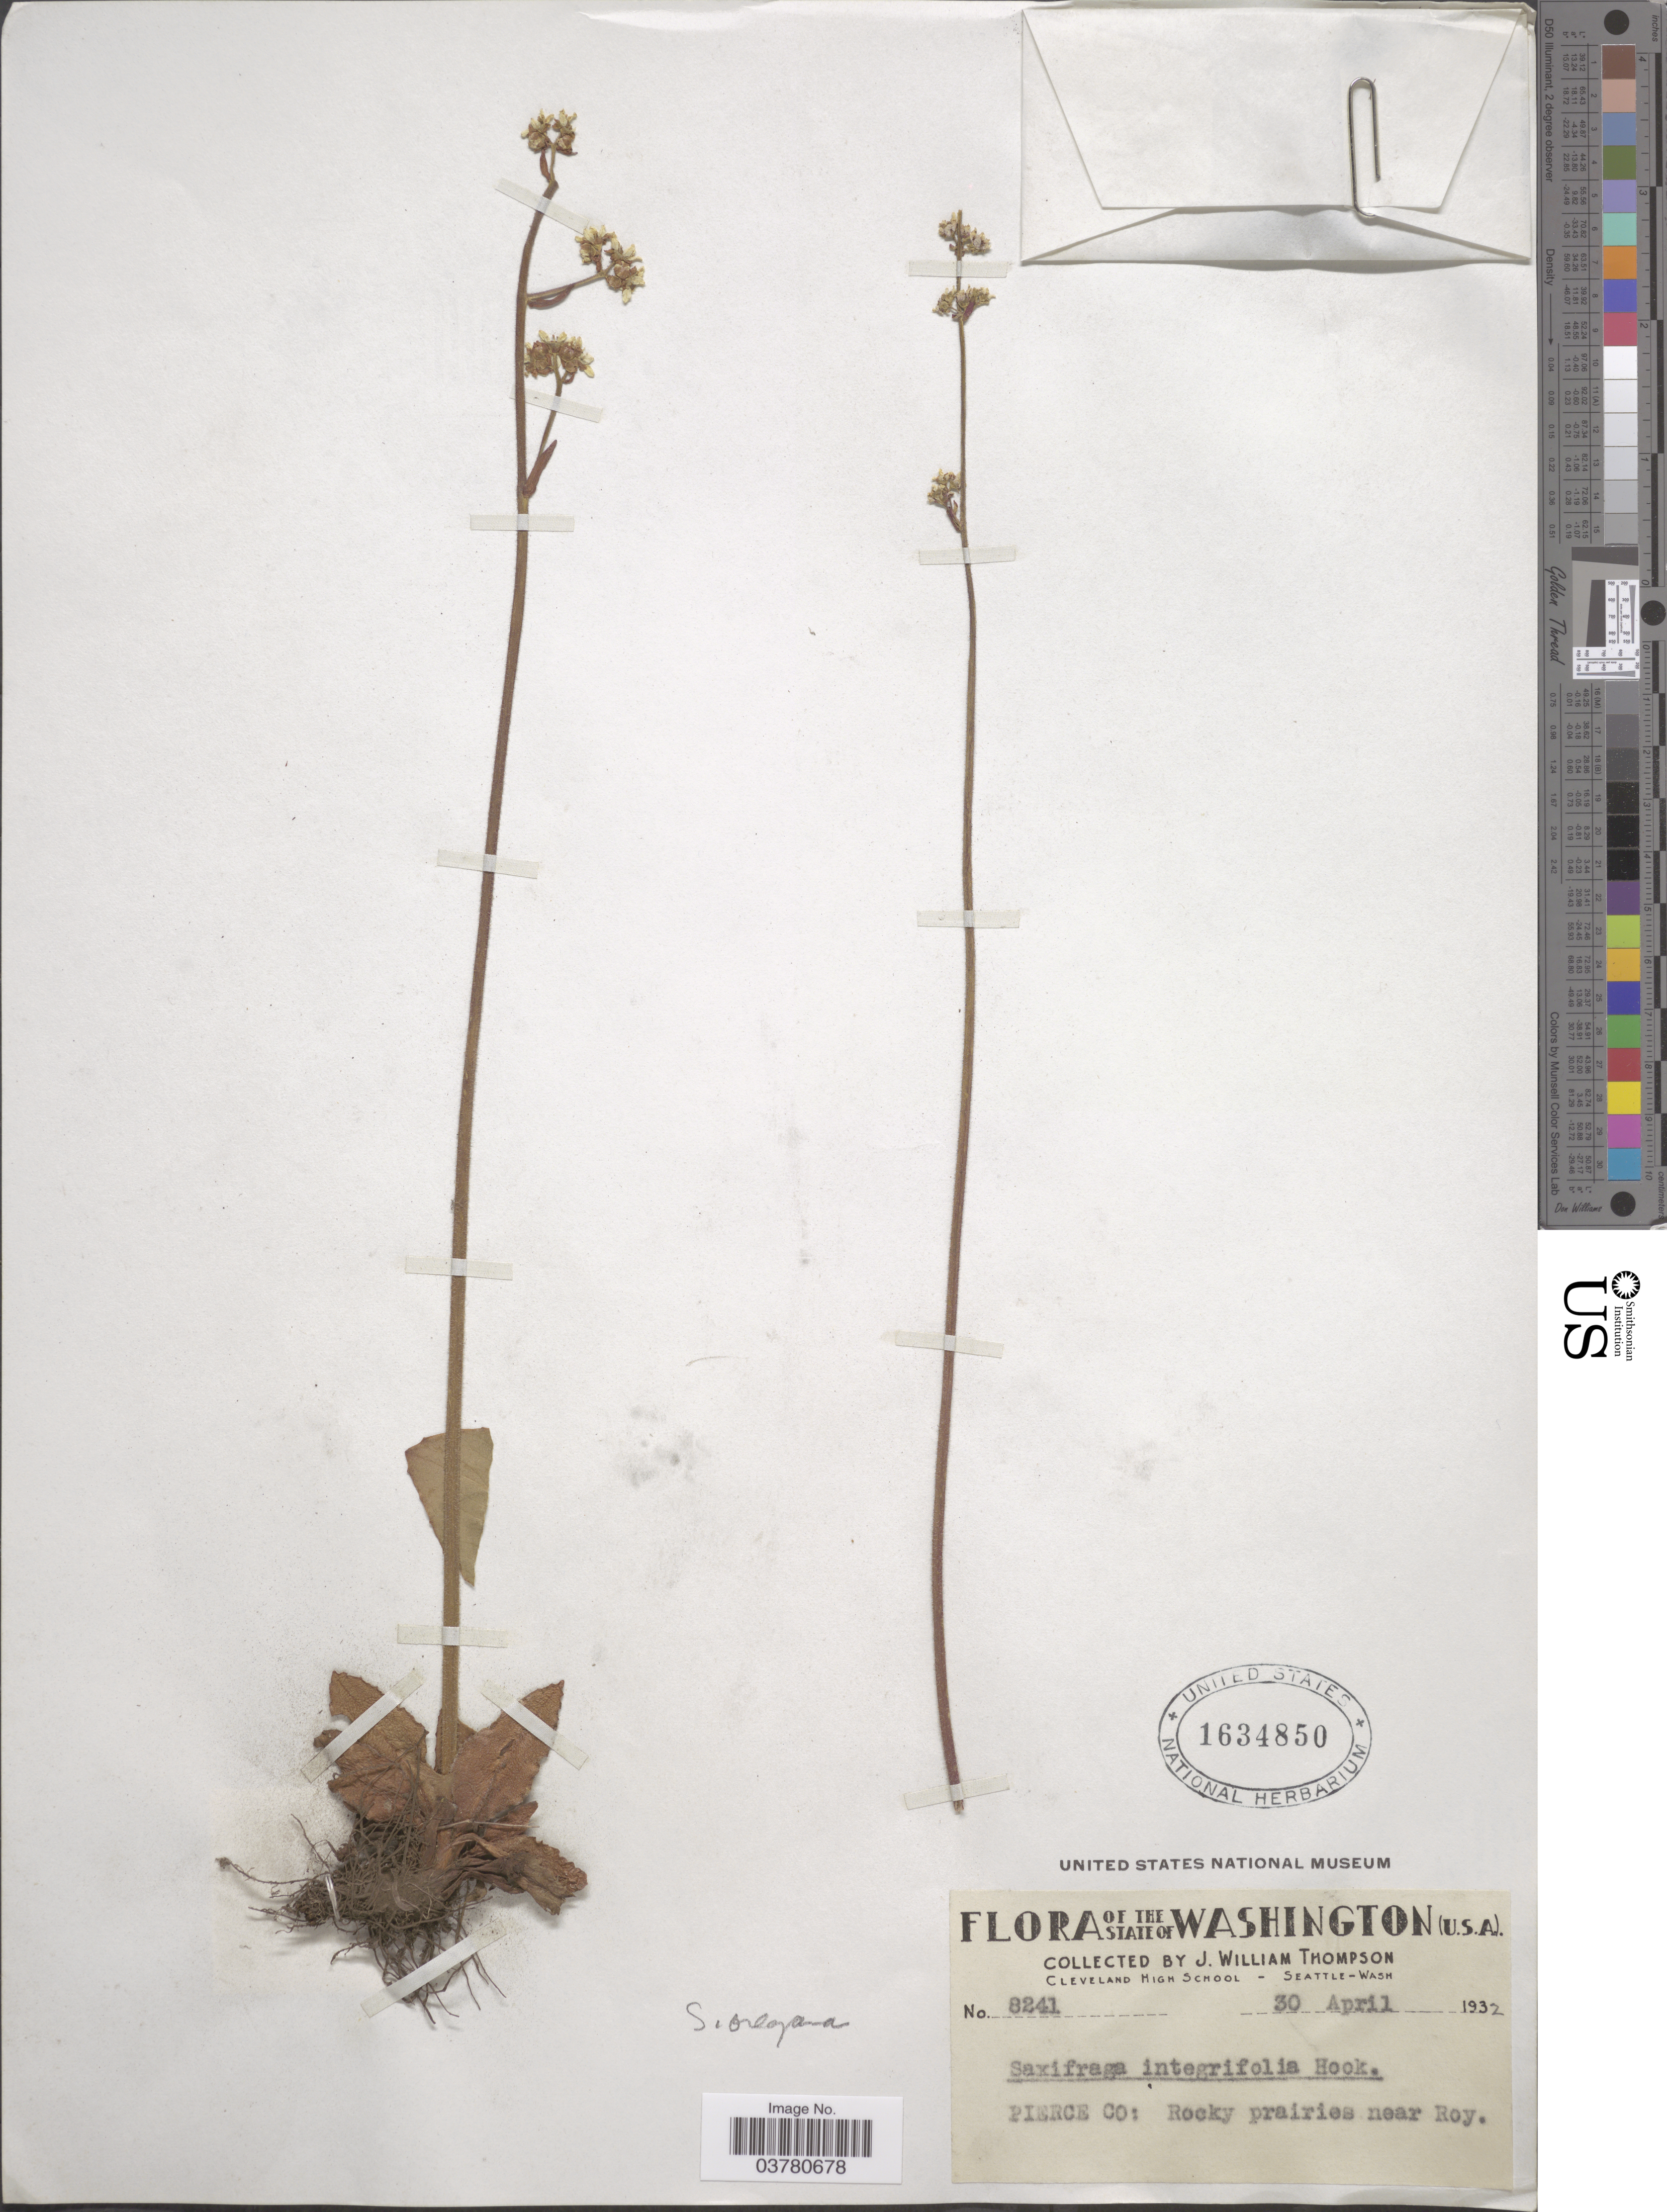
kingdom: Plantae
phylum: Tracheophyta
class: Magnoliopsida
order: Saxifragales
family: Saxifragaceae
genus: Micranthes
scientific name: Micranthes integrifolia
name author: (Hook.) Small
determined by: Zika, P. F., (WTU)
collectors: J. W. Thompson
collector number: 8241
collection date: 1932-04-30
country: United States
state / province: Washington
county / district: Pierce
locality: Pierce Co: Rocky prairie near Roy.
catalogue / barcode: US 1634850